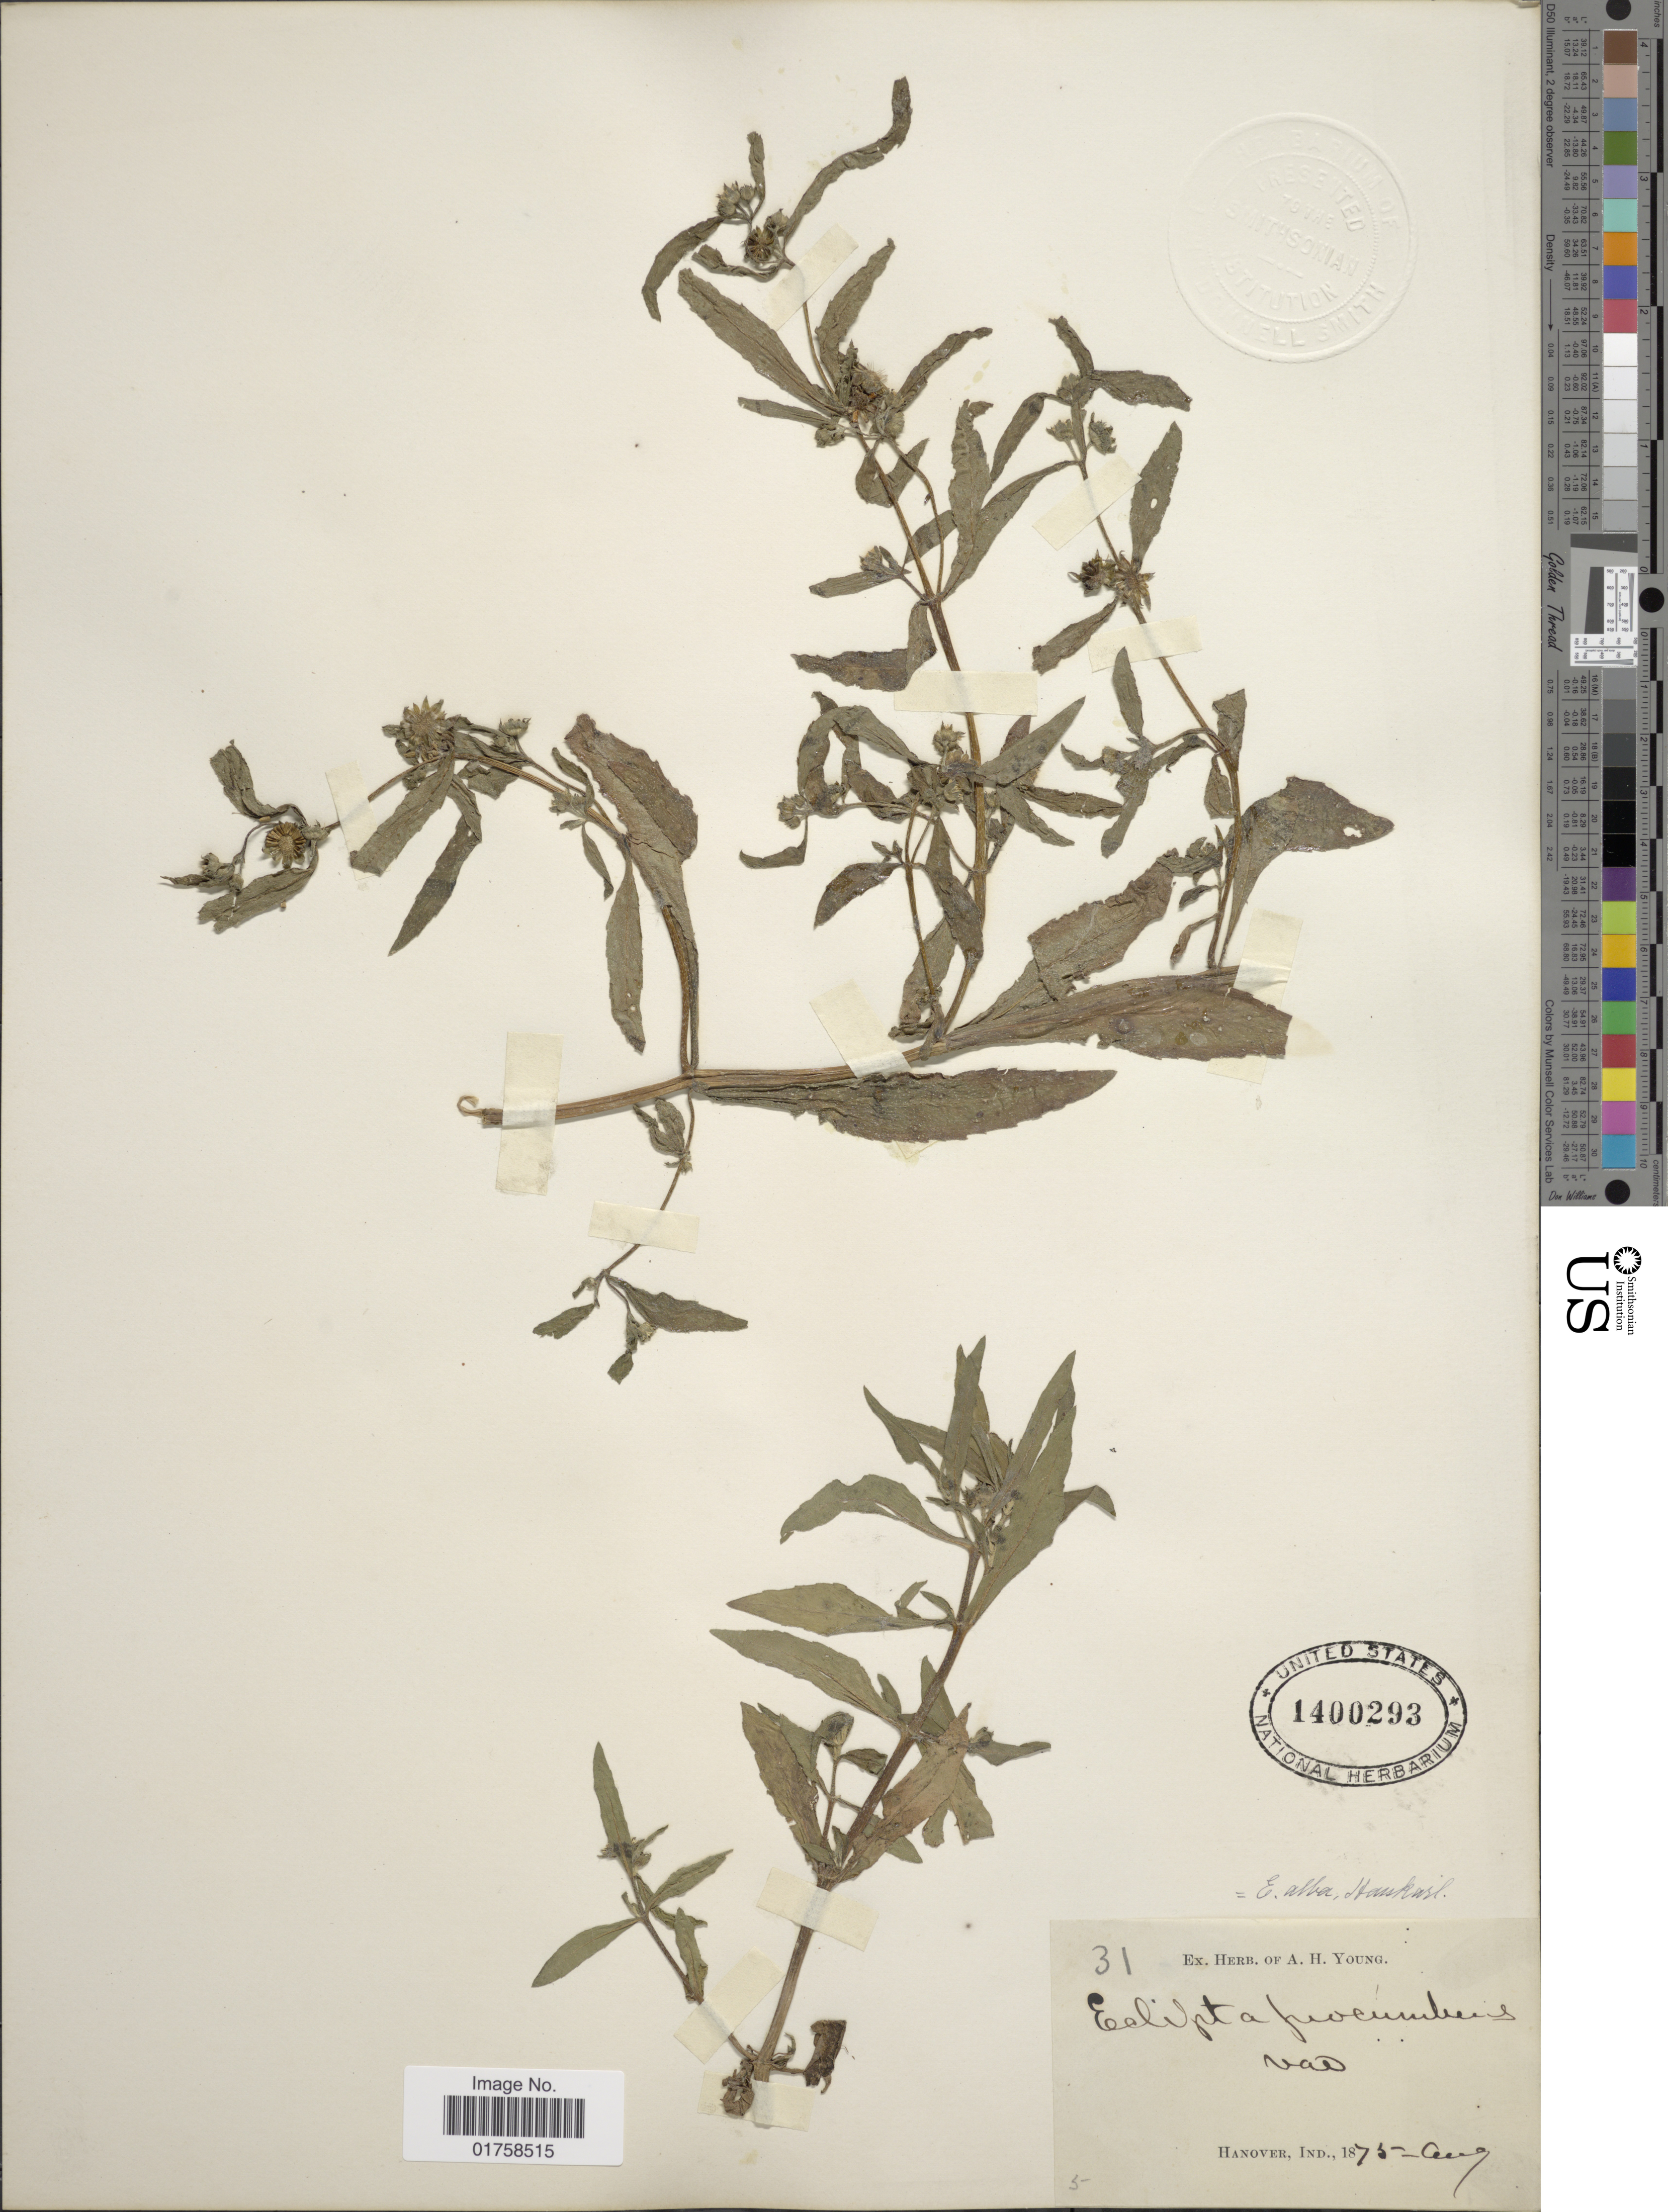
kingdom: Plantae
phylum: Tracheophyta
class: Magnoliopsida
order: Asterales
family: Asteraceae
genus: Eclipta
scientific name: Eclipta alba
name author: (L.) Hassk.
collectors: ex herb. H.W. Young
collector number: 31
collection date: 1875-08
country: United States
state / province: Indiana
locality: Hanover, Ind.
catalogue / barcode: US 1400293